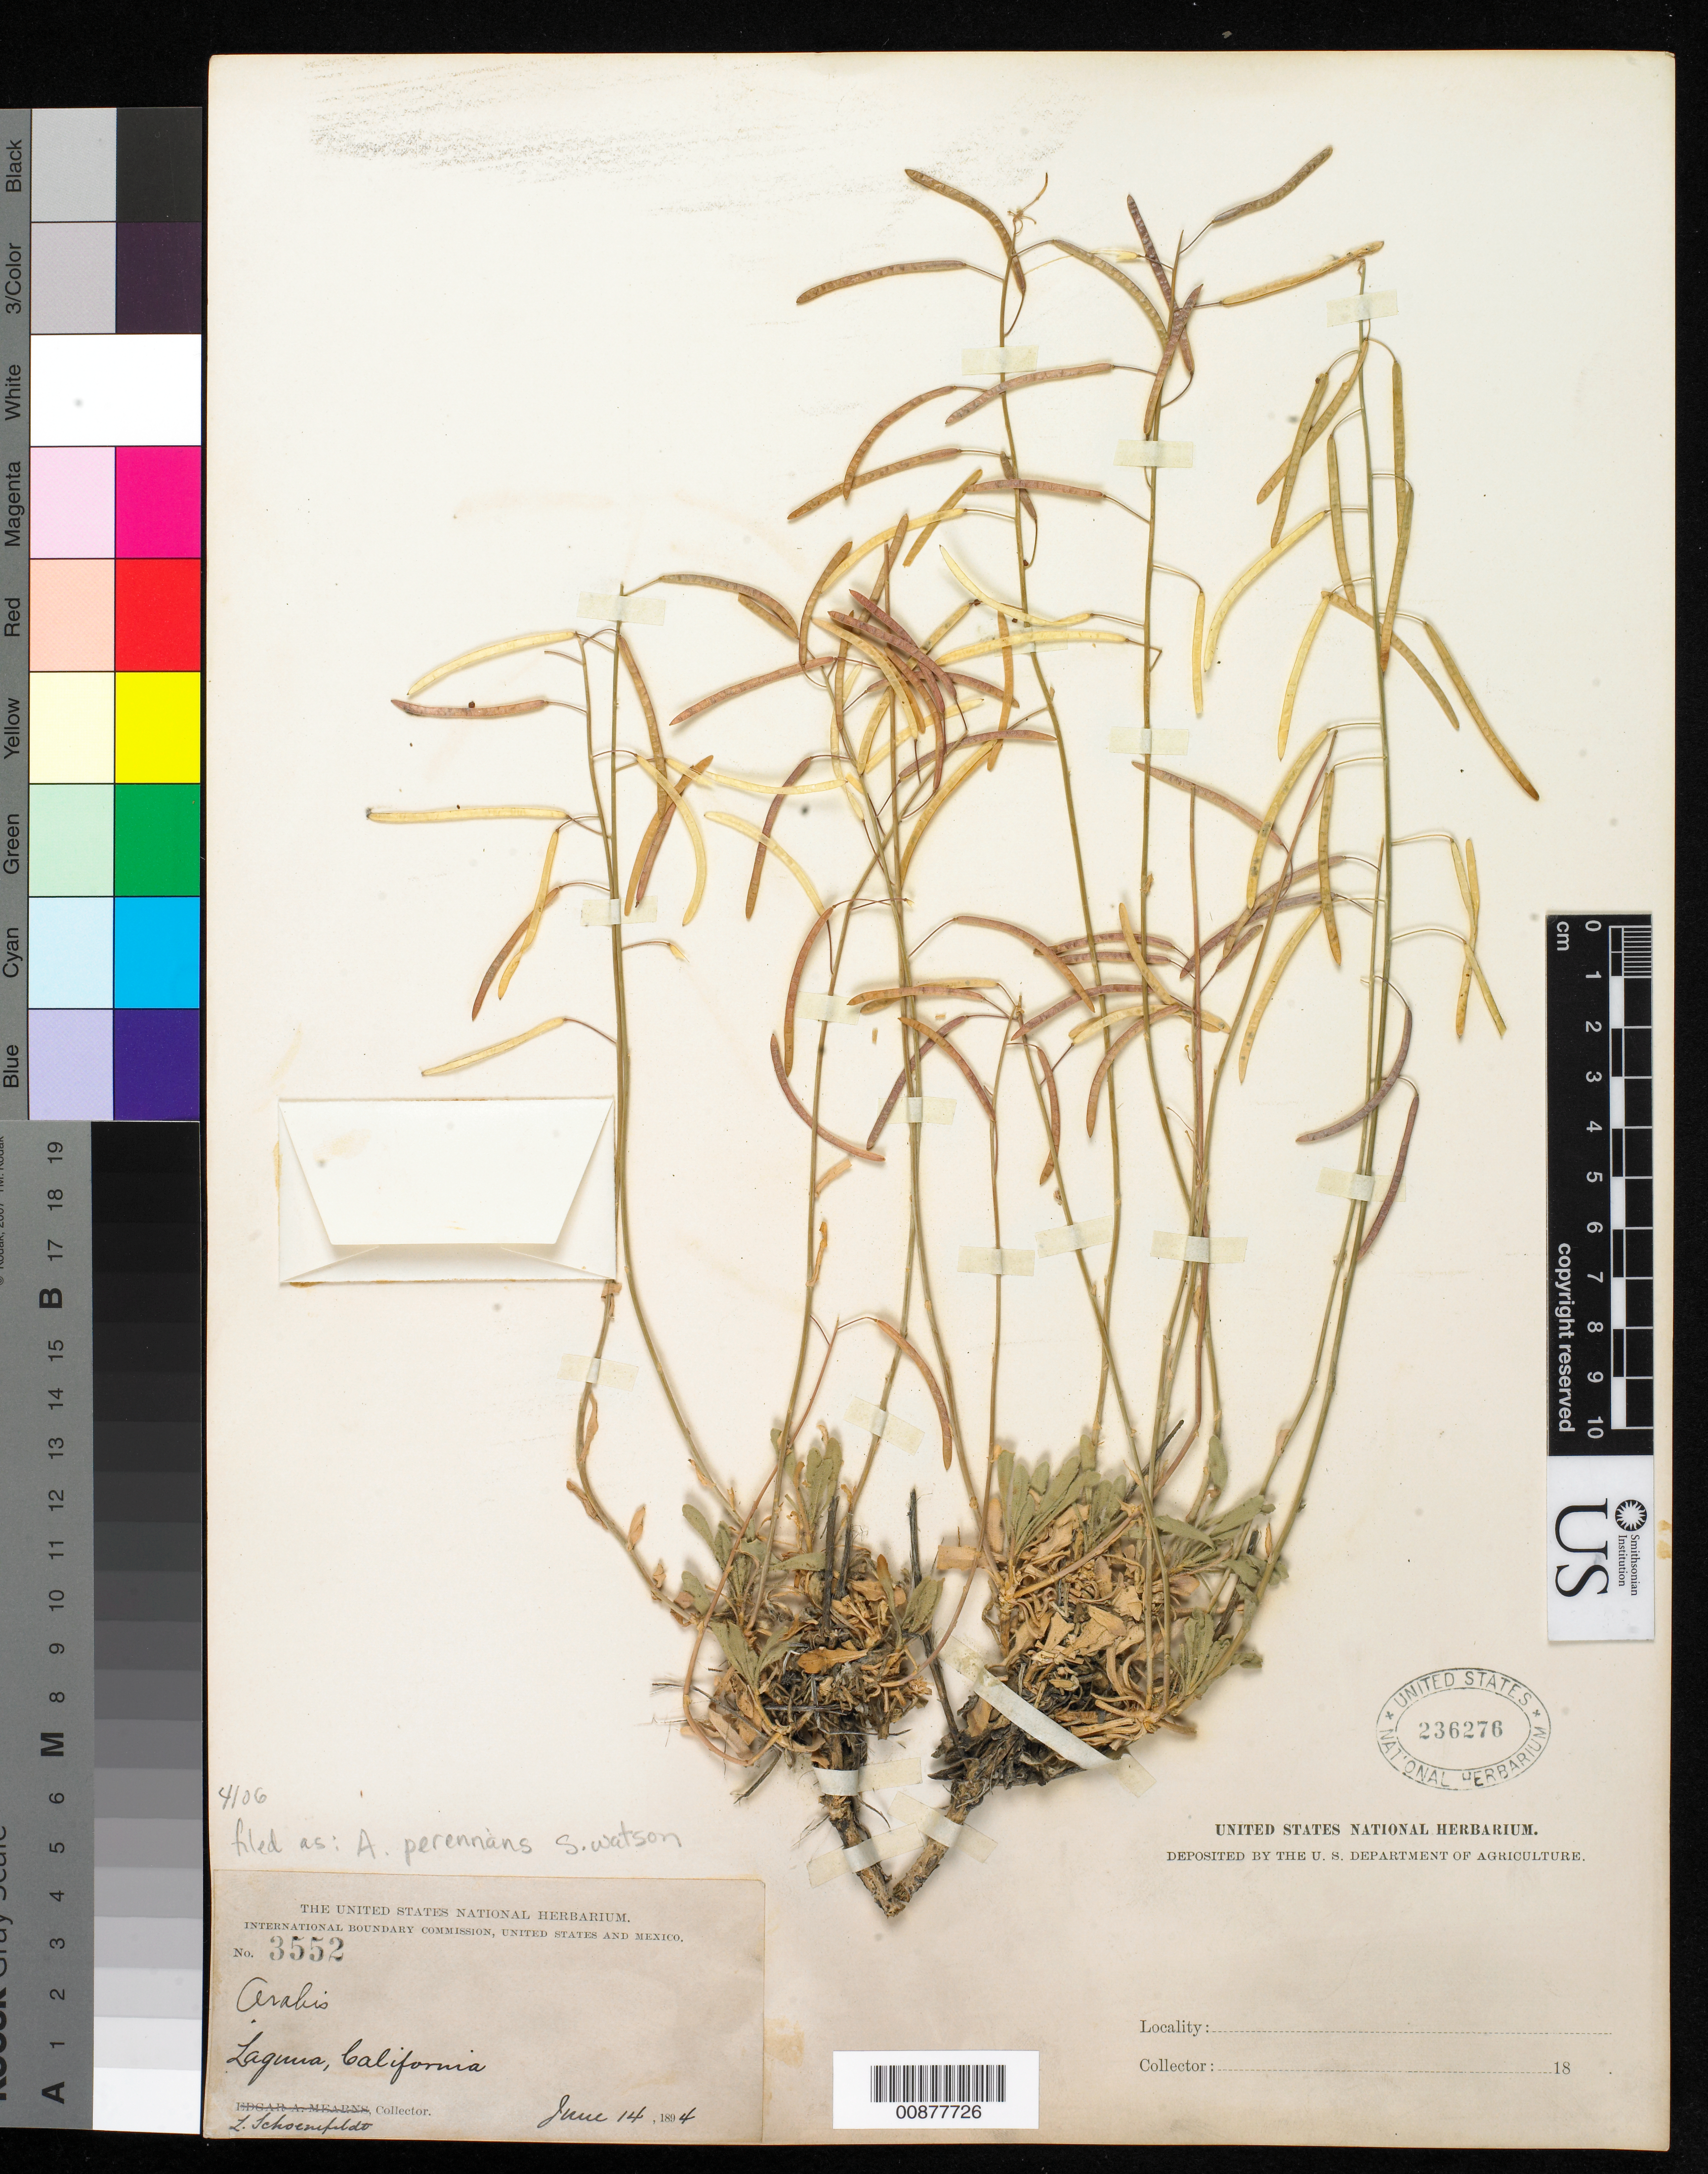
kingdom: Plantae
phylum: Tracheophyta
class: Magnoliopsida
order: Brassicales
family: Brassicaceae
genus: Arabis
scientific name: Arabis perennans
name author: S. Watson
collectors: L. Schoenfeldt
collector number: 3552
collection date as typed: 14 Jun 1894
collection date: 1894-06-14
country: United States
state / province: California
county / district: Orange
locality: Laguna, California.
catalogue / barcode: US 236276